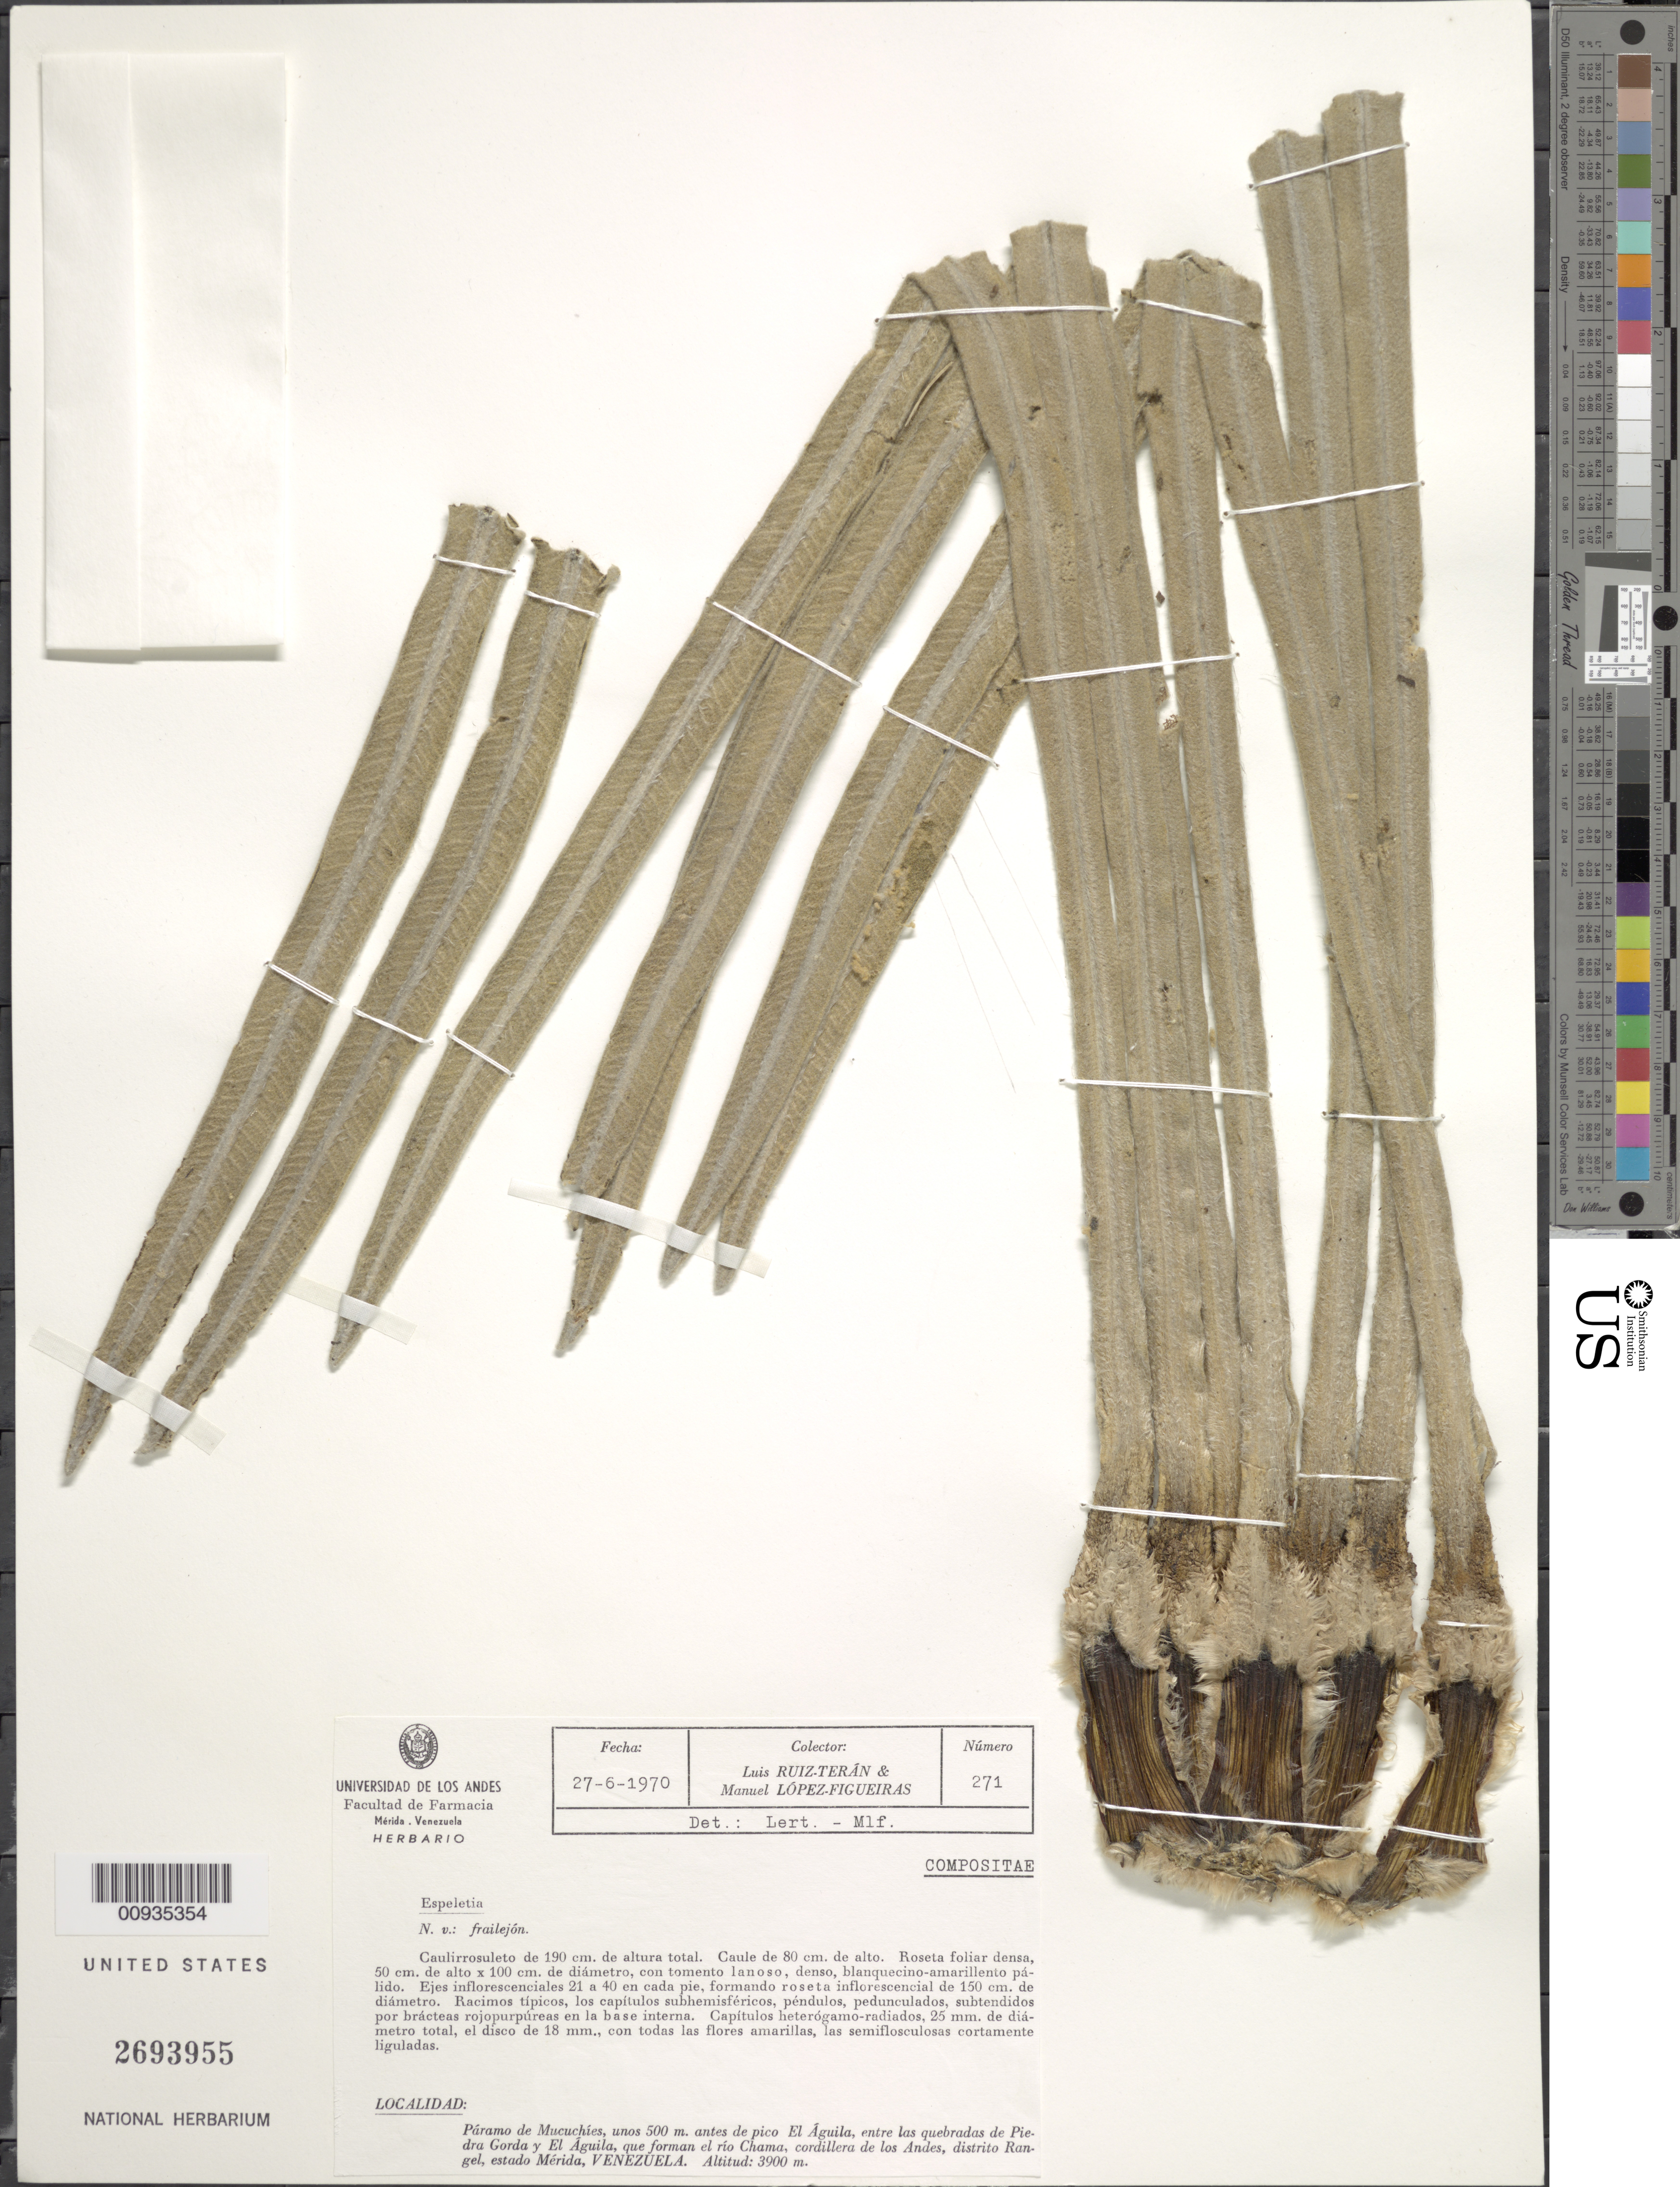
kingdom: Plantae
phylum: Tracheophyta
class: Magnoliopsida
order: Asterales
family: Asteraceae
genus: Coespeletia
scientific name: Coespeletia spicata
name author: (Sch. Bip. ex Wedd.) Cuatrec.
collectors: L. Teran & M. López Figueiras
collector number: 271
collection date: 1970-06-27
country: Venezuela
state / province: Mérida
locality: Paramo de Mucuchies, unos 500 m. antes de pico El Aguila, entre las quebradas de Piedra Gorda y El Aguila, que forman el rio Chama, cordillera de los Andes, distrito Rangel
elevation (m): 3900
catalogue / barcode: US 2693955